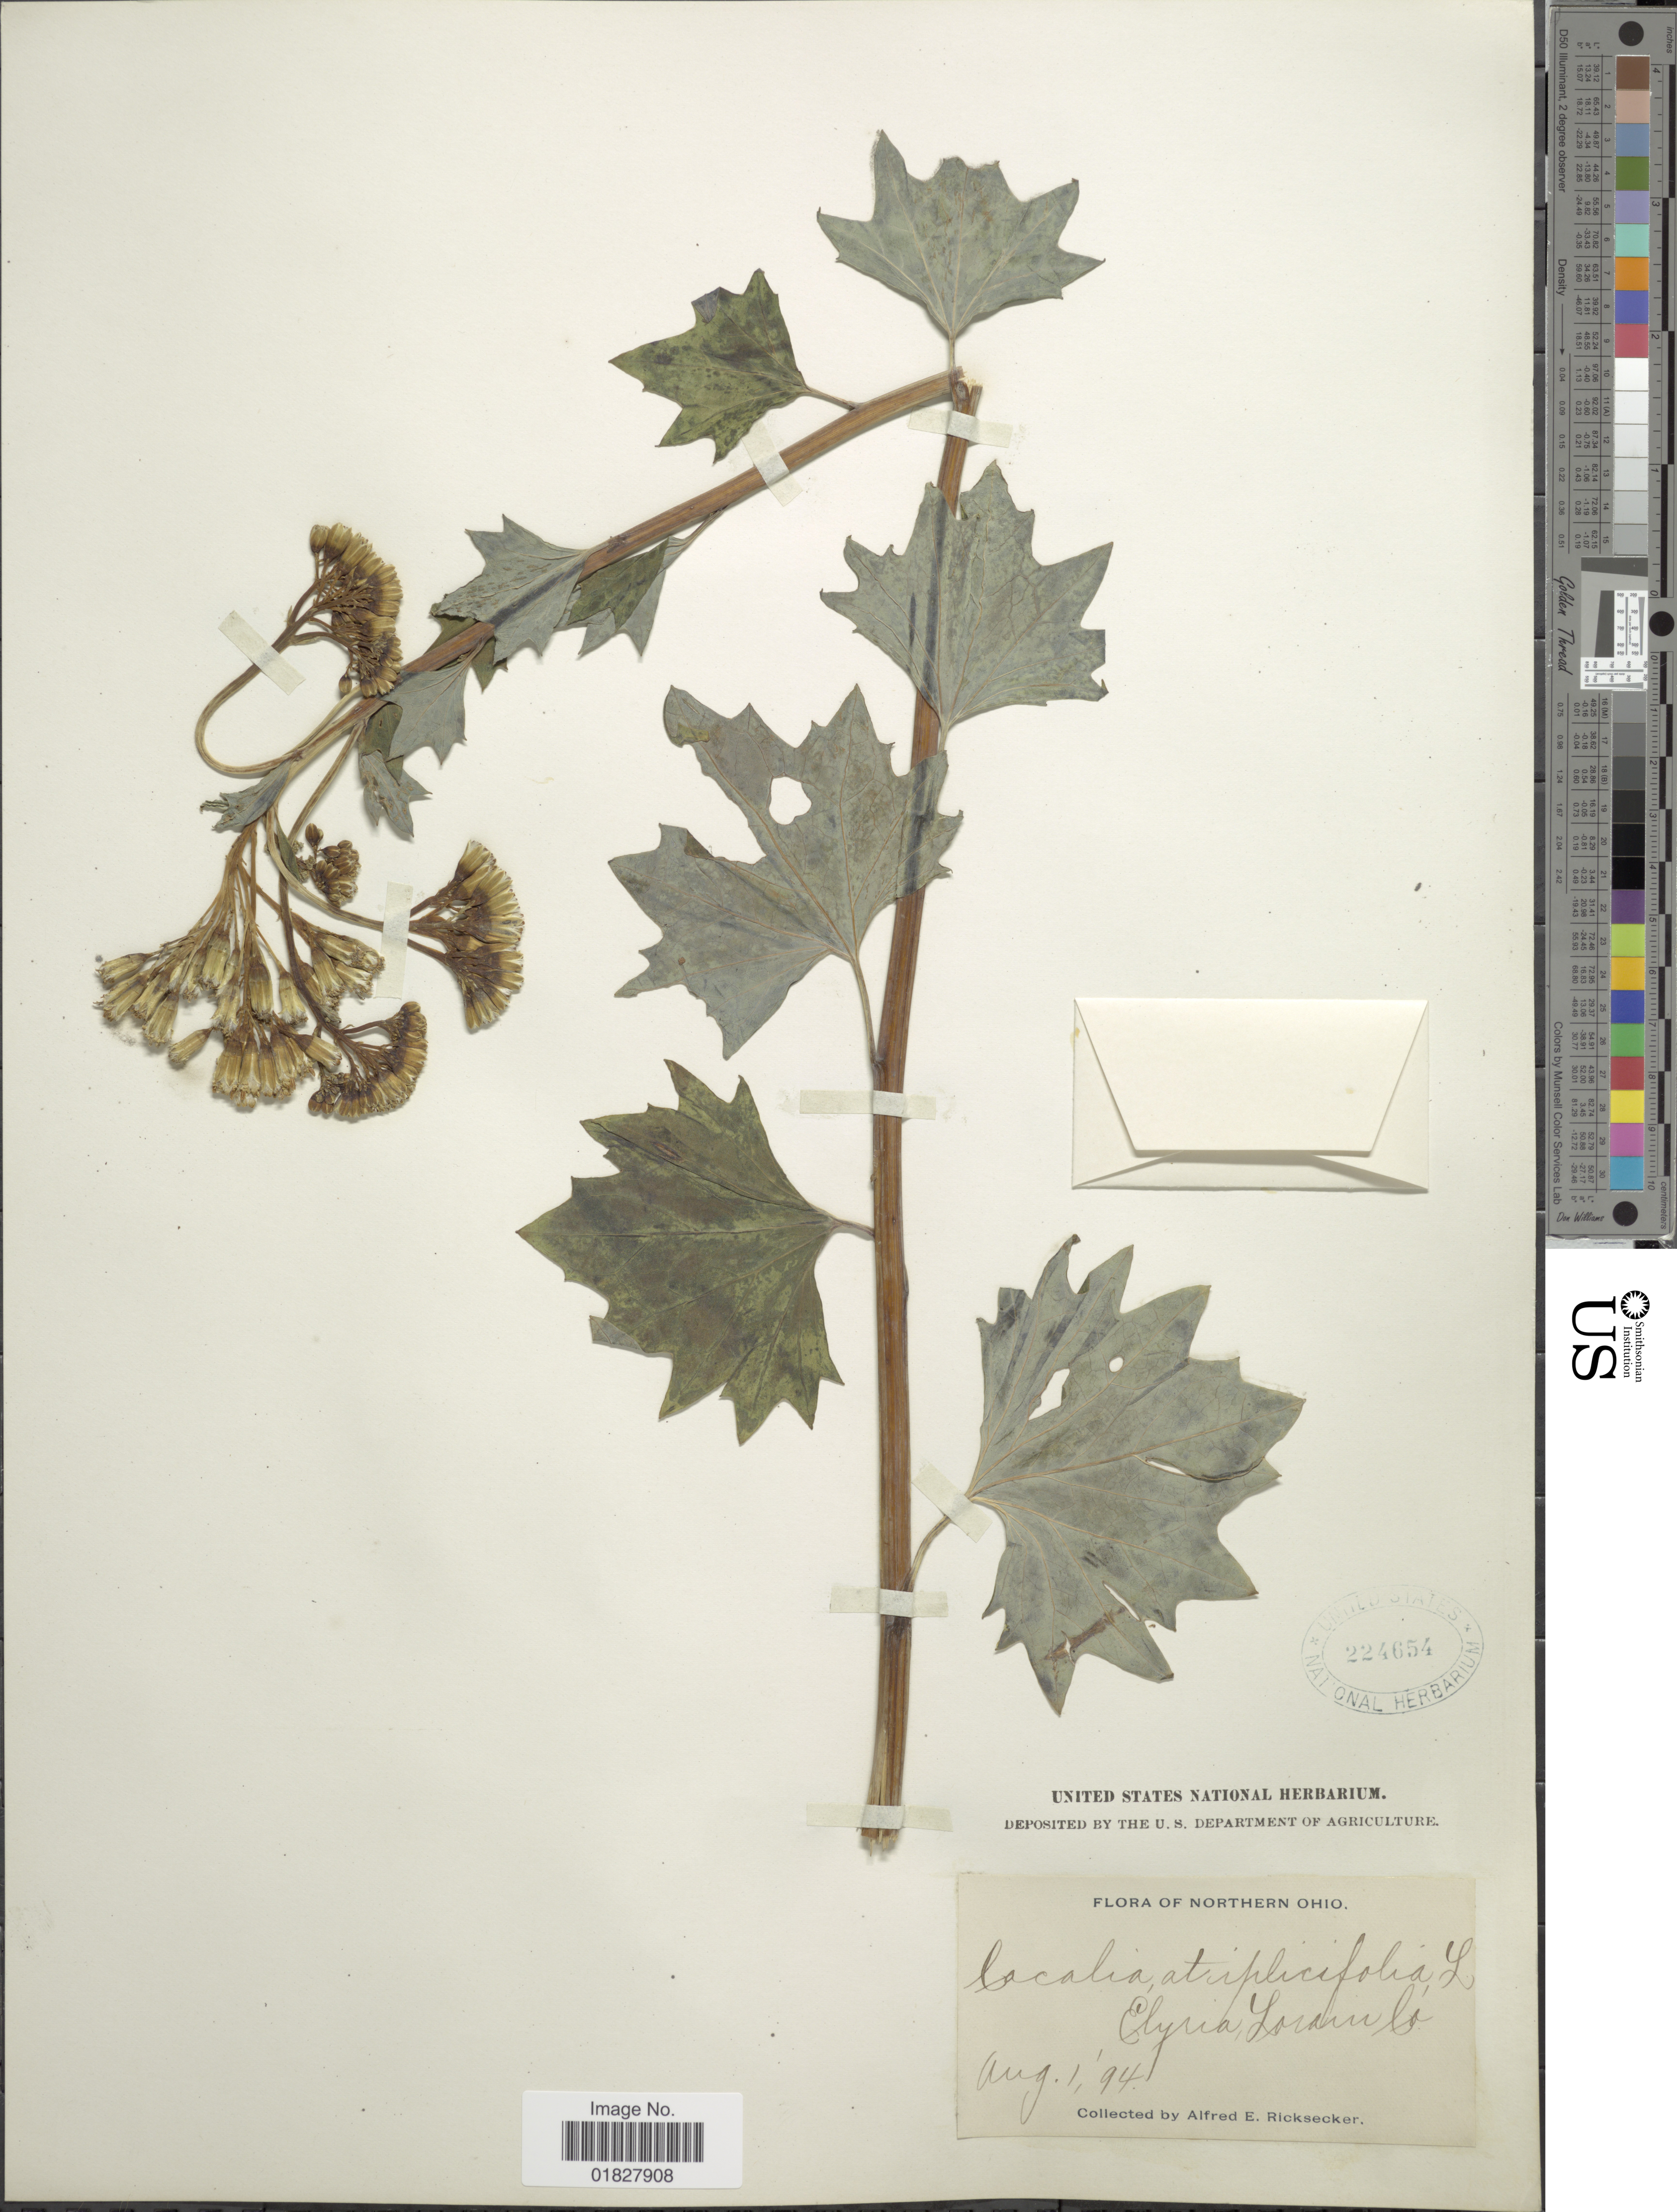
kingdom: Plantae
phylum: Tracheophyta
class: Magnoliopsida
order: Asterales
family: Asteraceae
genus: Arnoglossum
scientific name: Arnoglossum atriplicifolium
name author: (L.) H. Rob.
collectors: A. E. Ricksecker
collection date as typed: Transcribed d/m/y: 1/8/94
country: United States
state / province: Ohio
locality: Northern Ohio, Elyria Lorain Co.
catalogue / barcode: US 224654